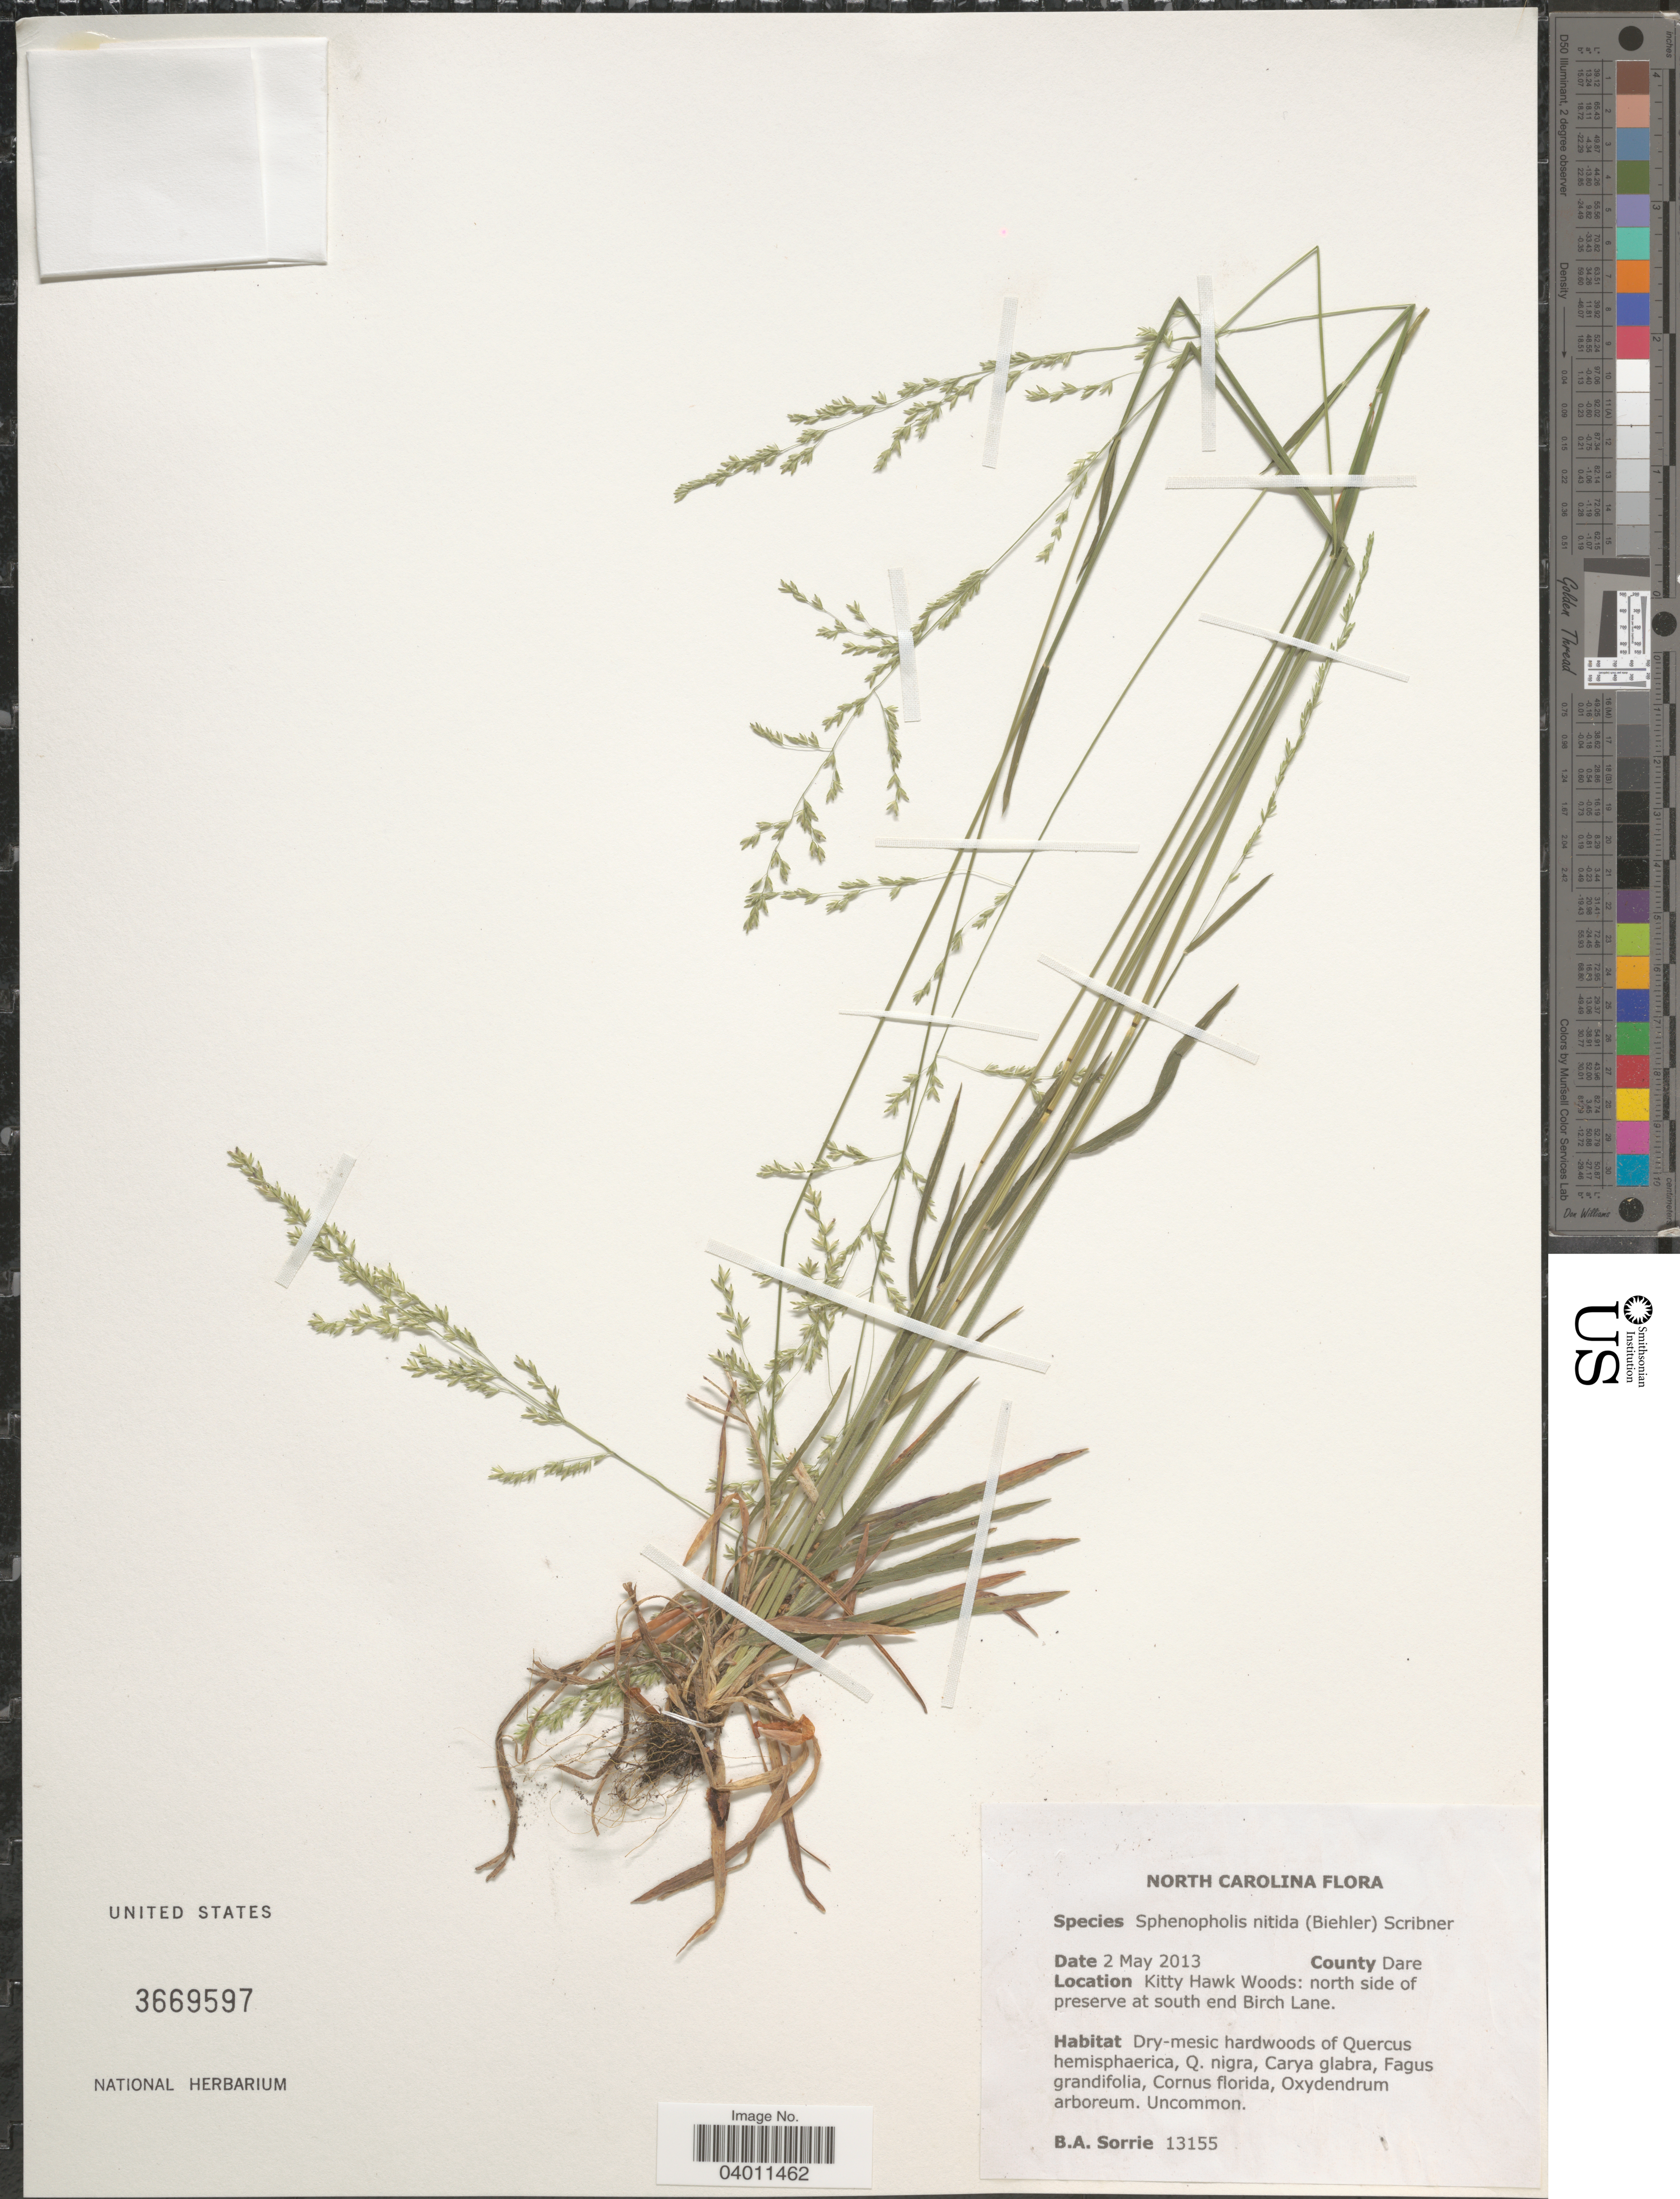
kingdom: Plantae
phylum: Tracheophyta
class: Liliopsida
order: Poales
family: Poaceae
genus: Sphenopholis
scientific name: Sphenopholis nitida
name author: (Biehler) Scribn.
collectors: B. Sorrie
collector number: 13155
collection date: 2013-05-02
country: United States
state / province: North Carolina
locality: County Dare. Kitty Hawk Woods: north side of preserve at south end Birch Lane.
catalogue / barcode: US 3669597